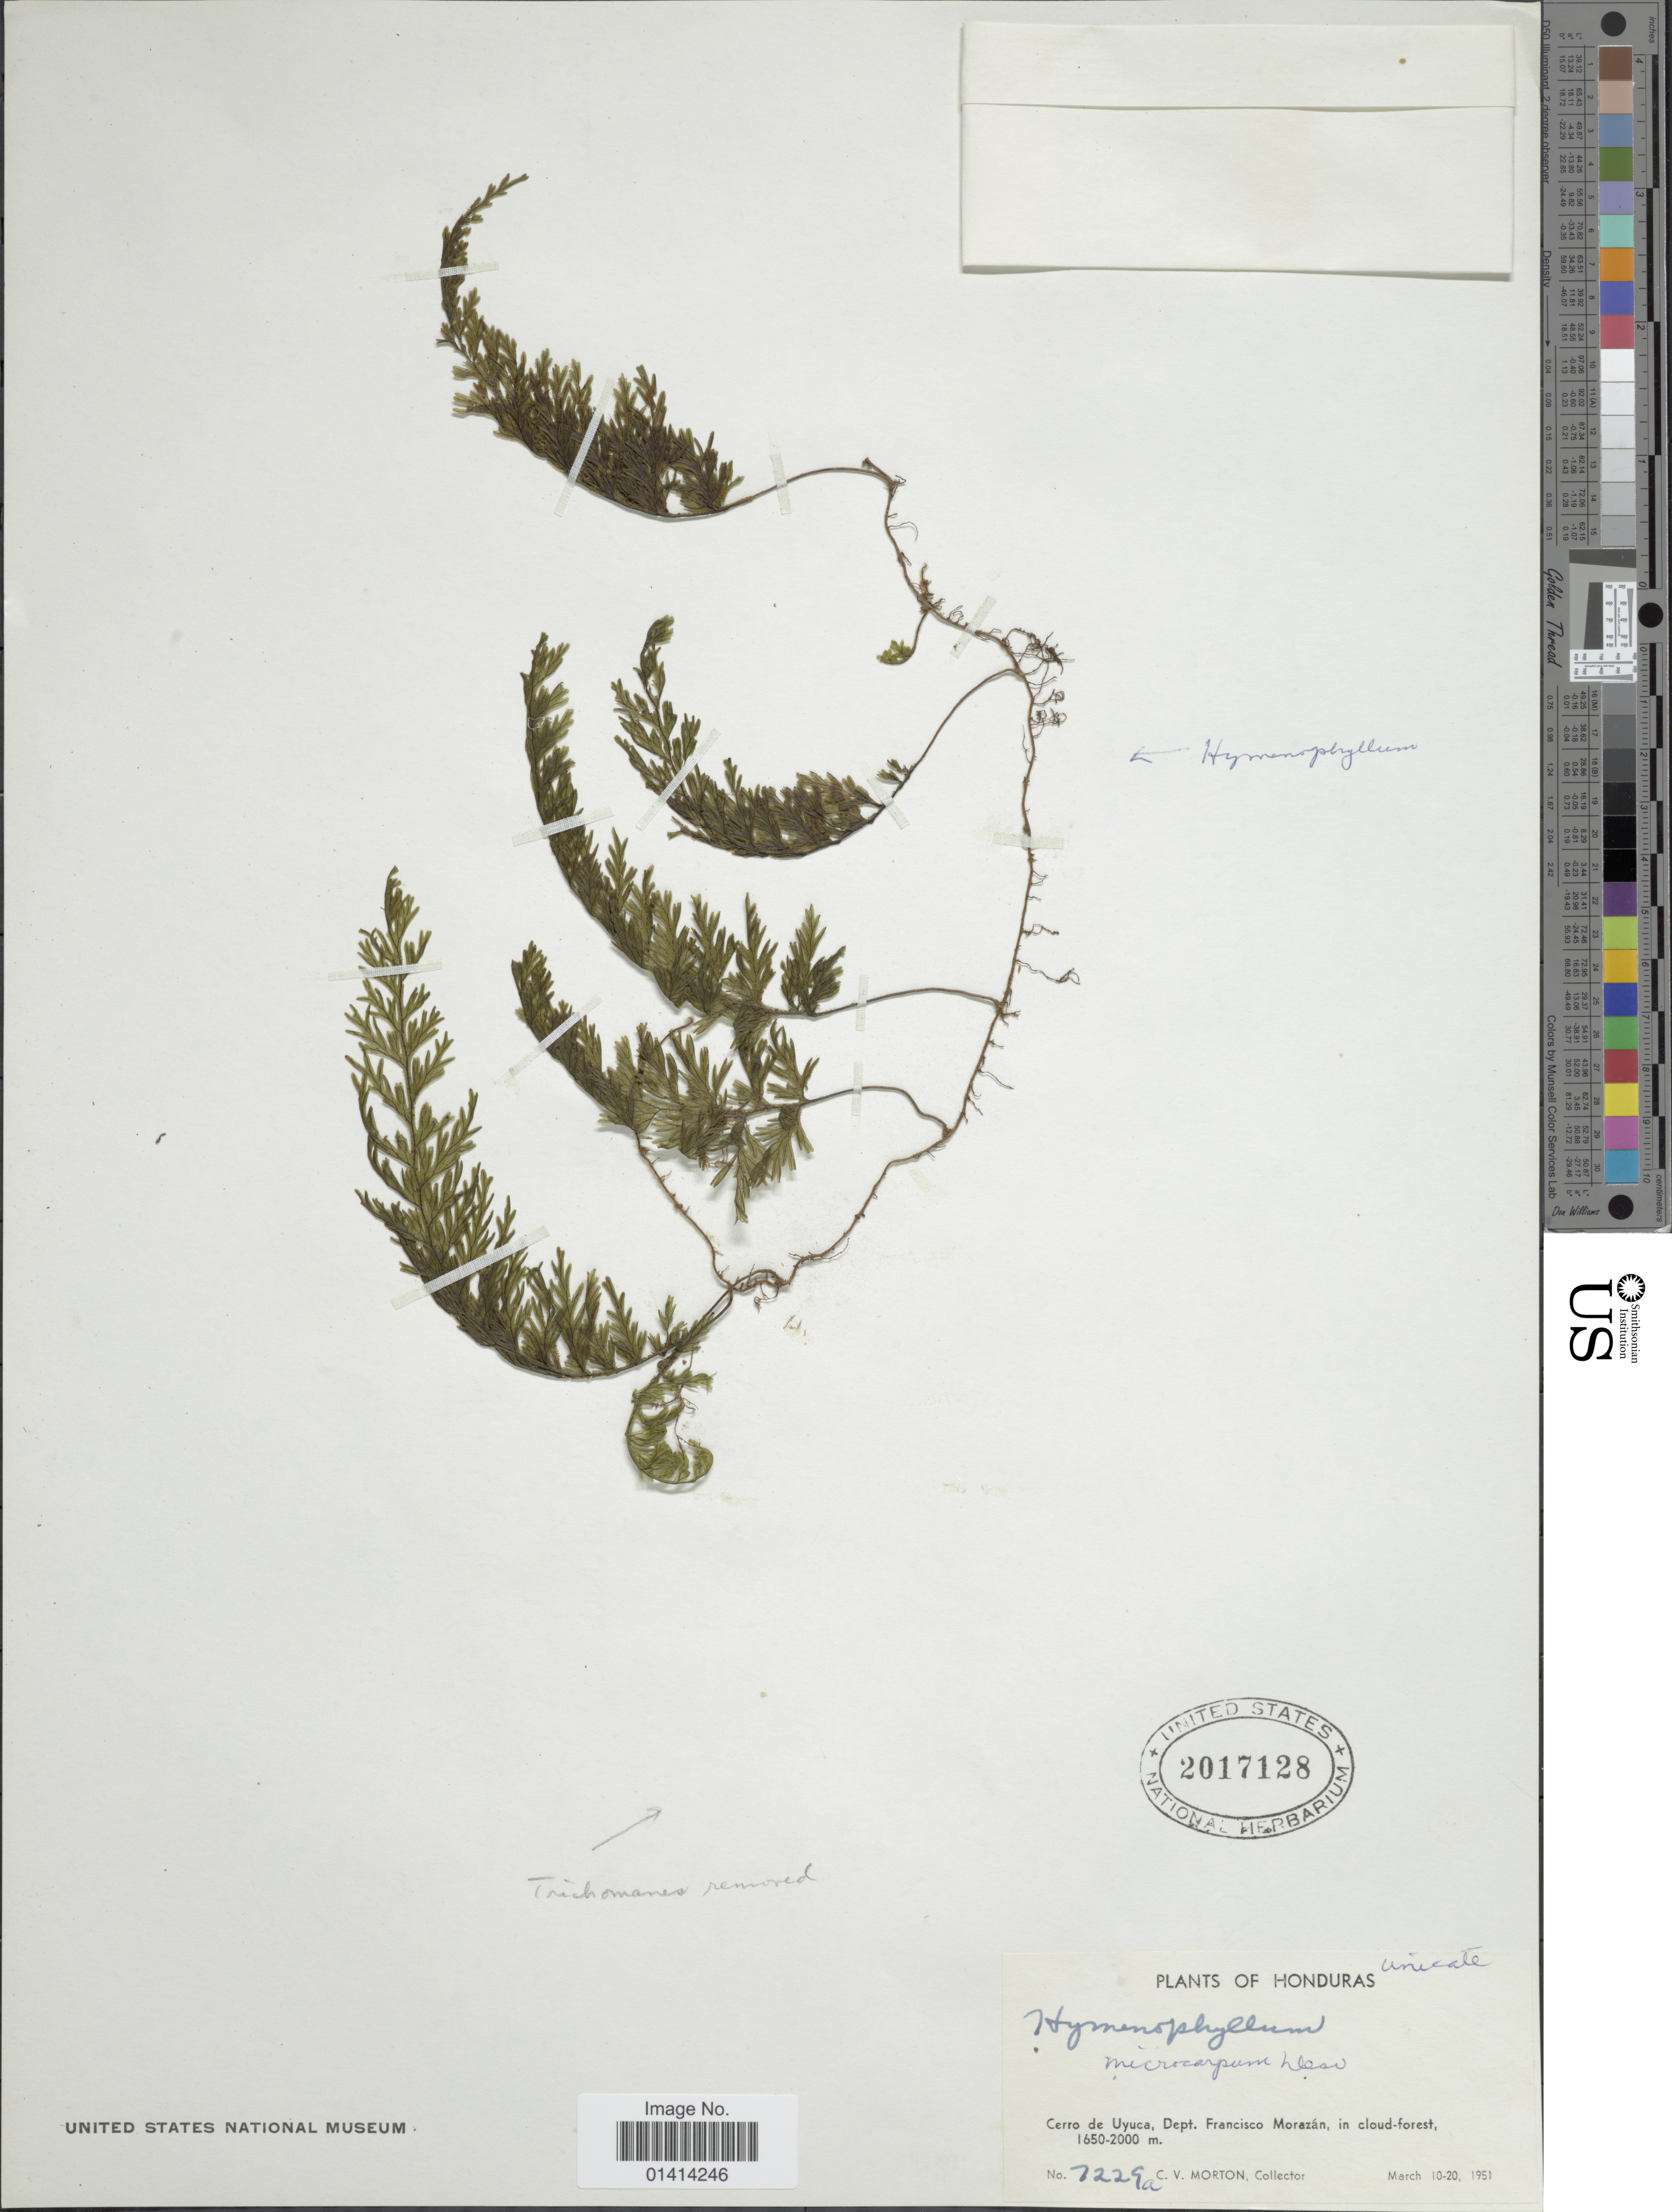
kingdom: Plantae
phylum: Tracheophyta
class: Polypodiopsida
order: Hymenophyllales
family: Hymenophyllaceae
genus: Hymenophyllum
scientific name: Hymenophyllum microcarpum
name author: (Desv.) Lellinger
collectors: C. V. Morton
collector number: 7229a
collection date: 1951-03-10/1951-03-20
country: Honduras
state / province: Fco. Morazán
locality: Cerro de Uyuca, dept Francisco Morazan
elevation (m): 1650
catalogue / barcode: US 2017128